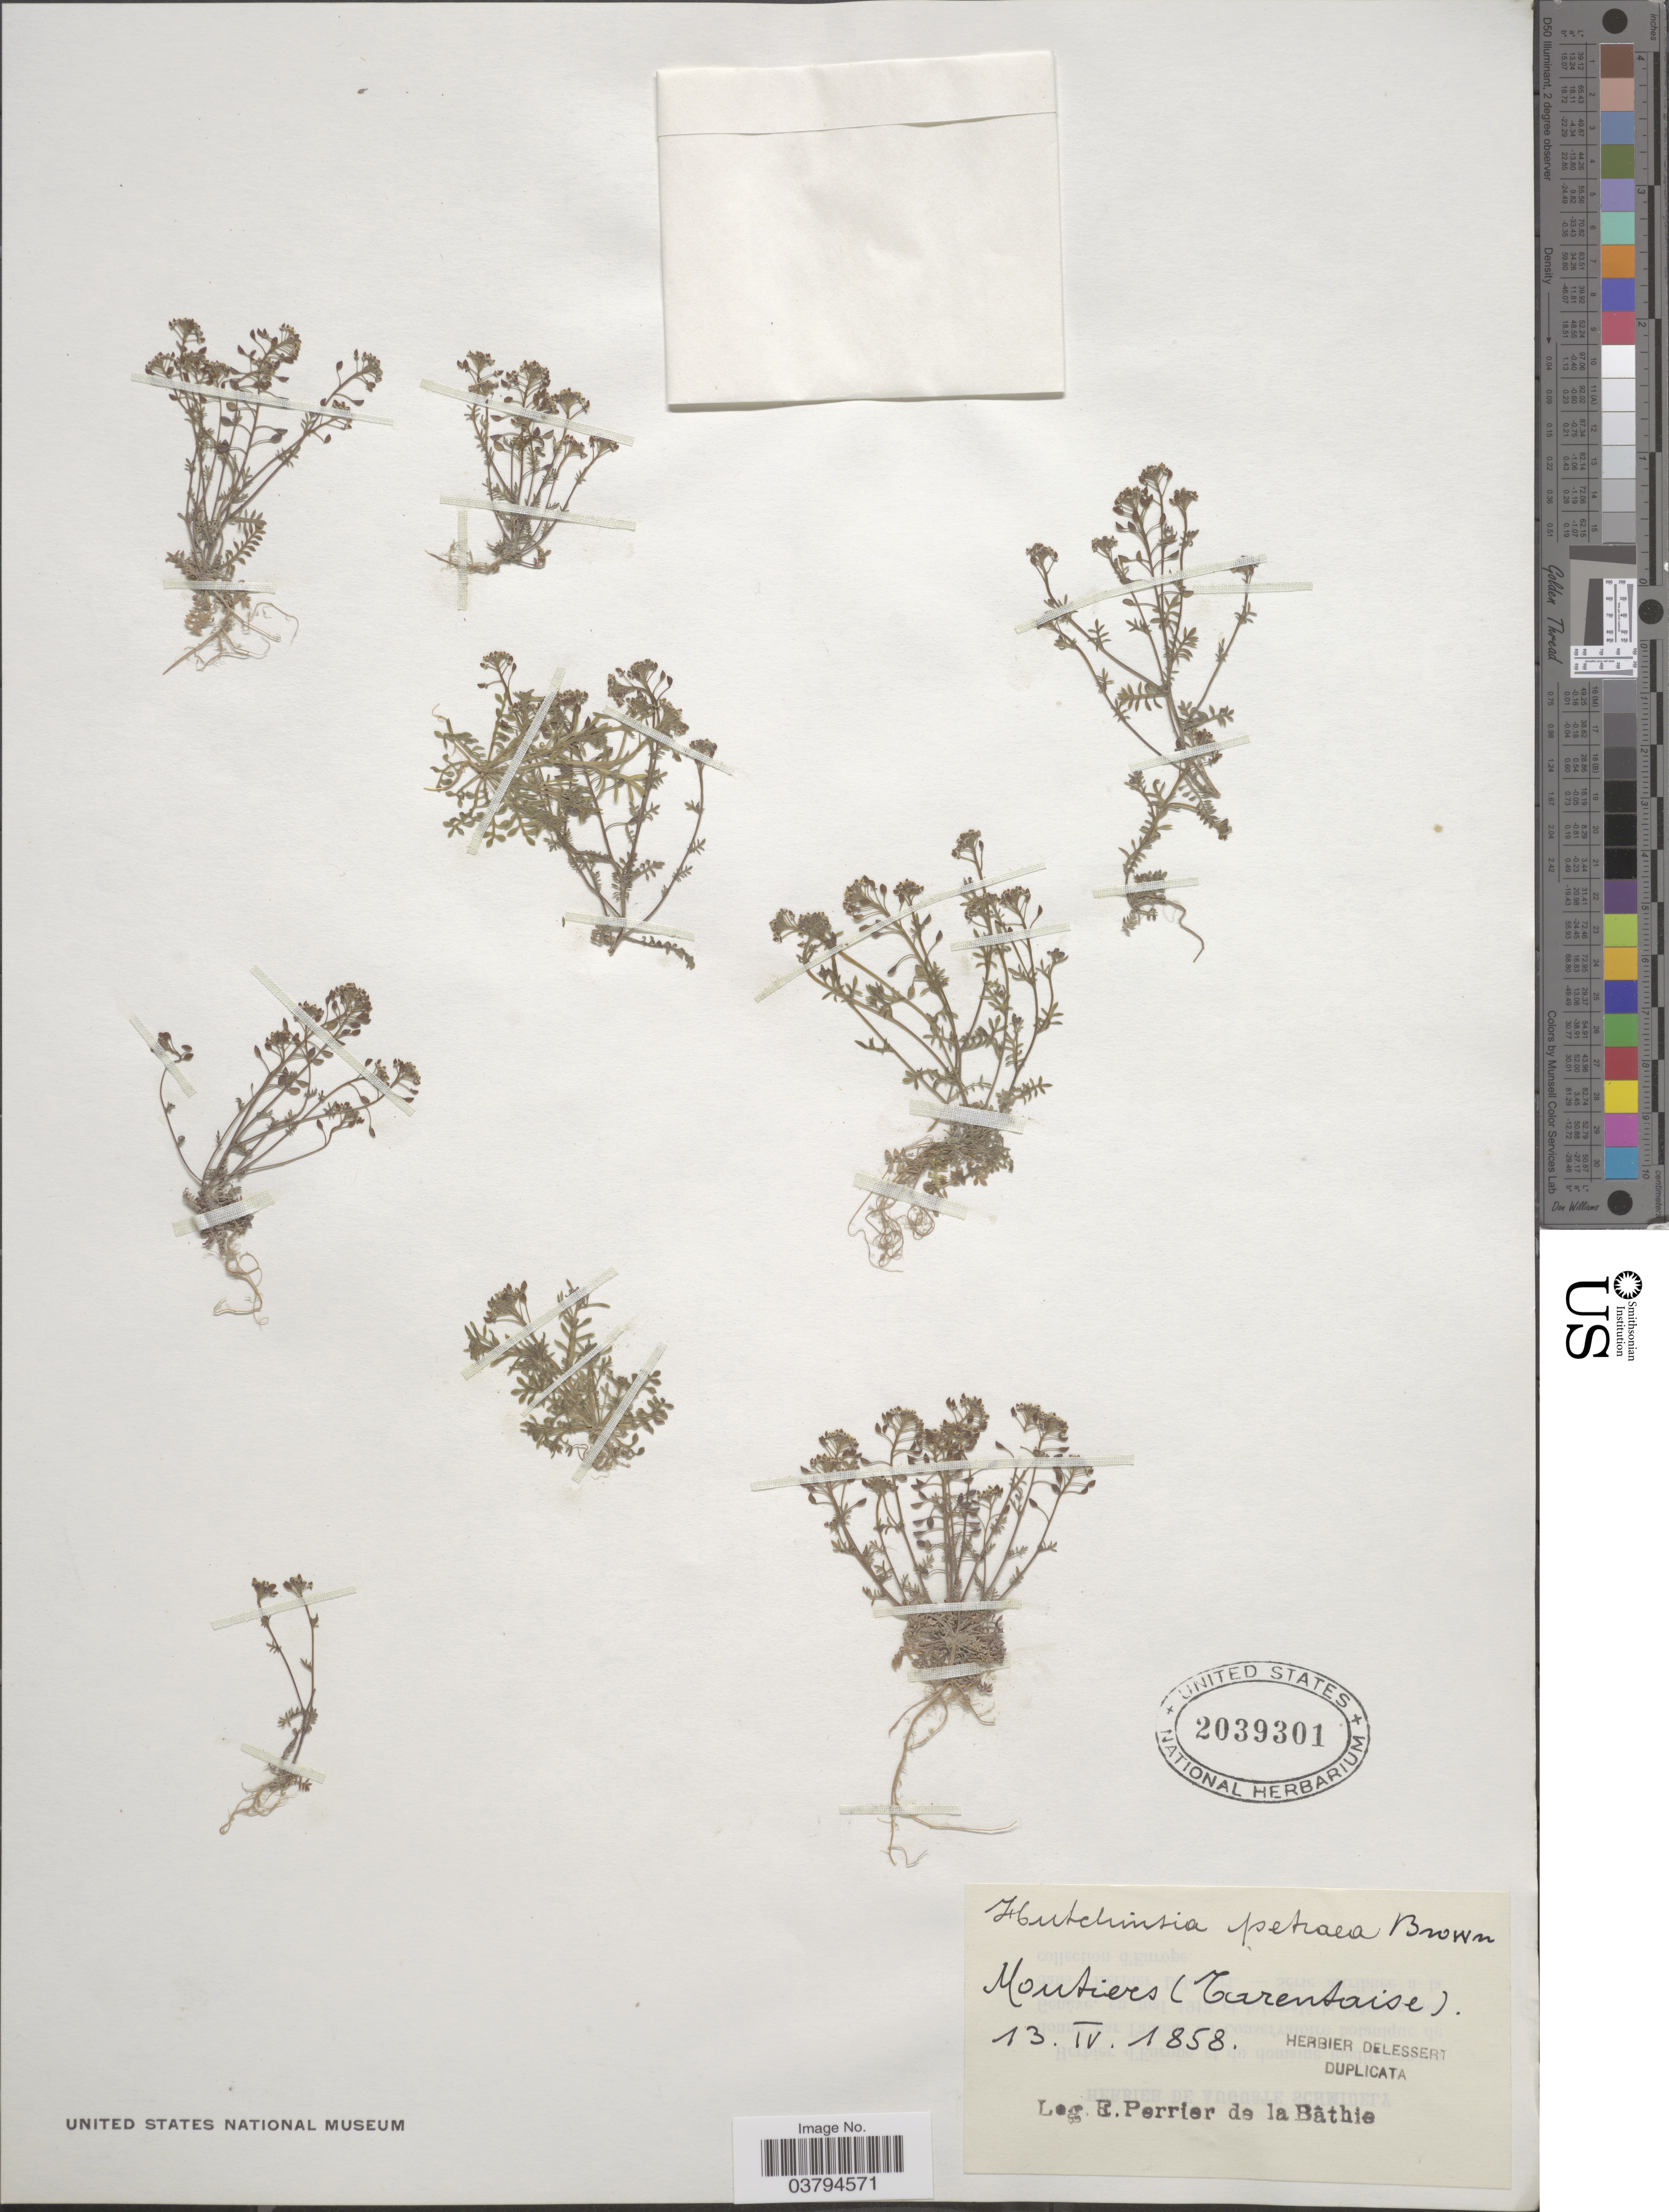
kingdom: Plantae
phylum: Tracheophyta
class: Magnoliopsida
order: Brassicales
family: Brassicaceae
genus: Hutchinsia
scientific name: Hutchinsia petraea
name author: W.T. Aiton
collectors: E. Perrier de la Bâthie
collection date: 1858-04-13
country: France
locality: Moutiers (Tarentaise).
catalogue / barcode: US 2039301